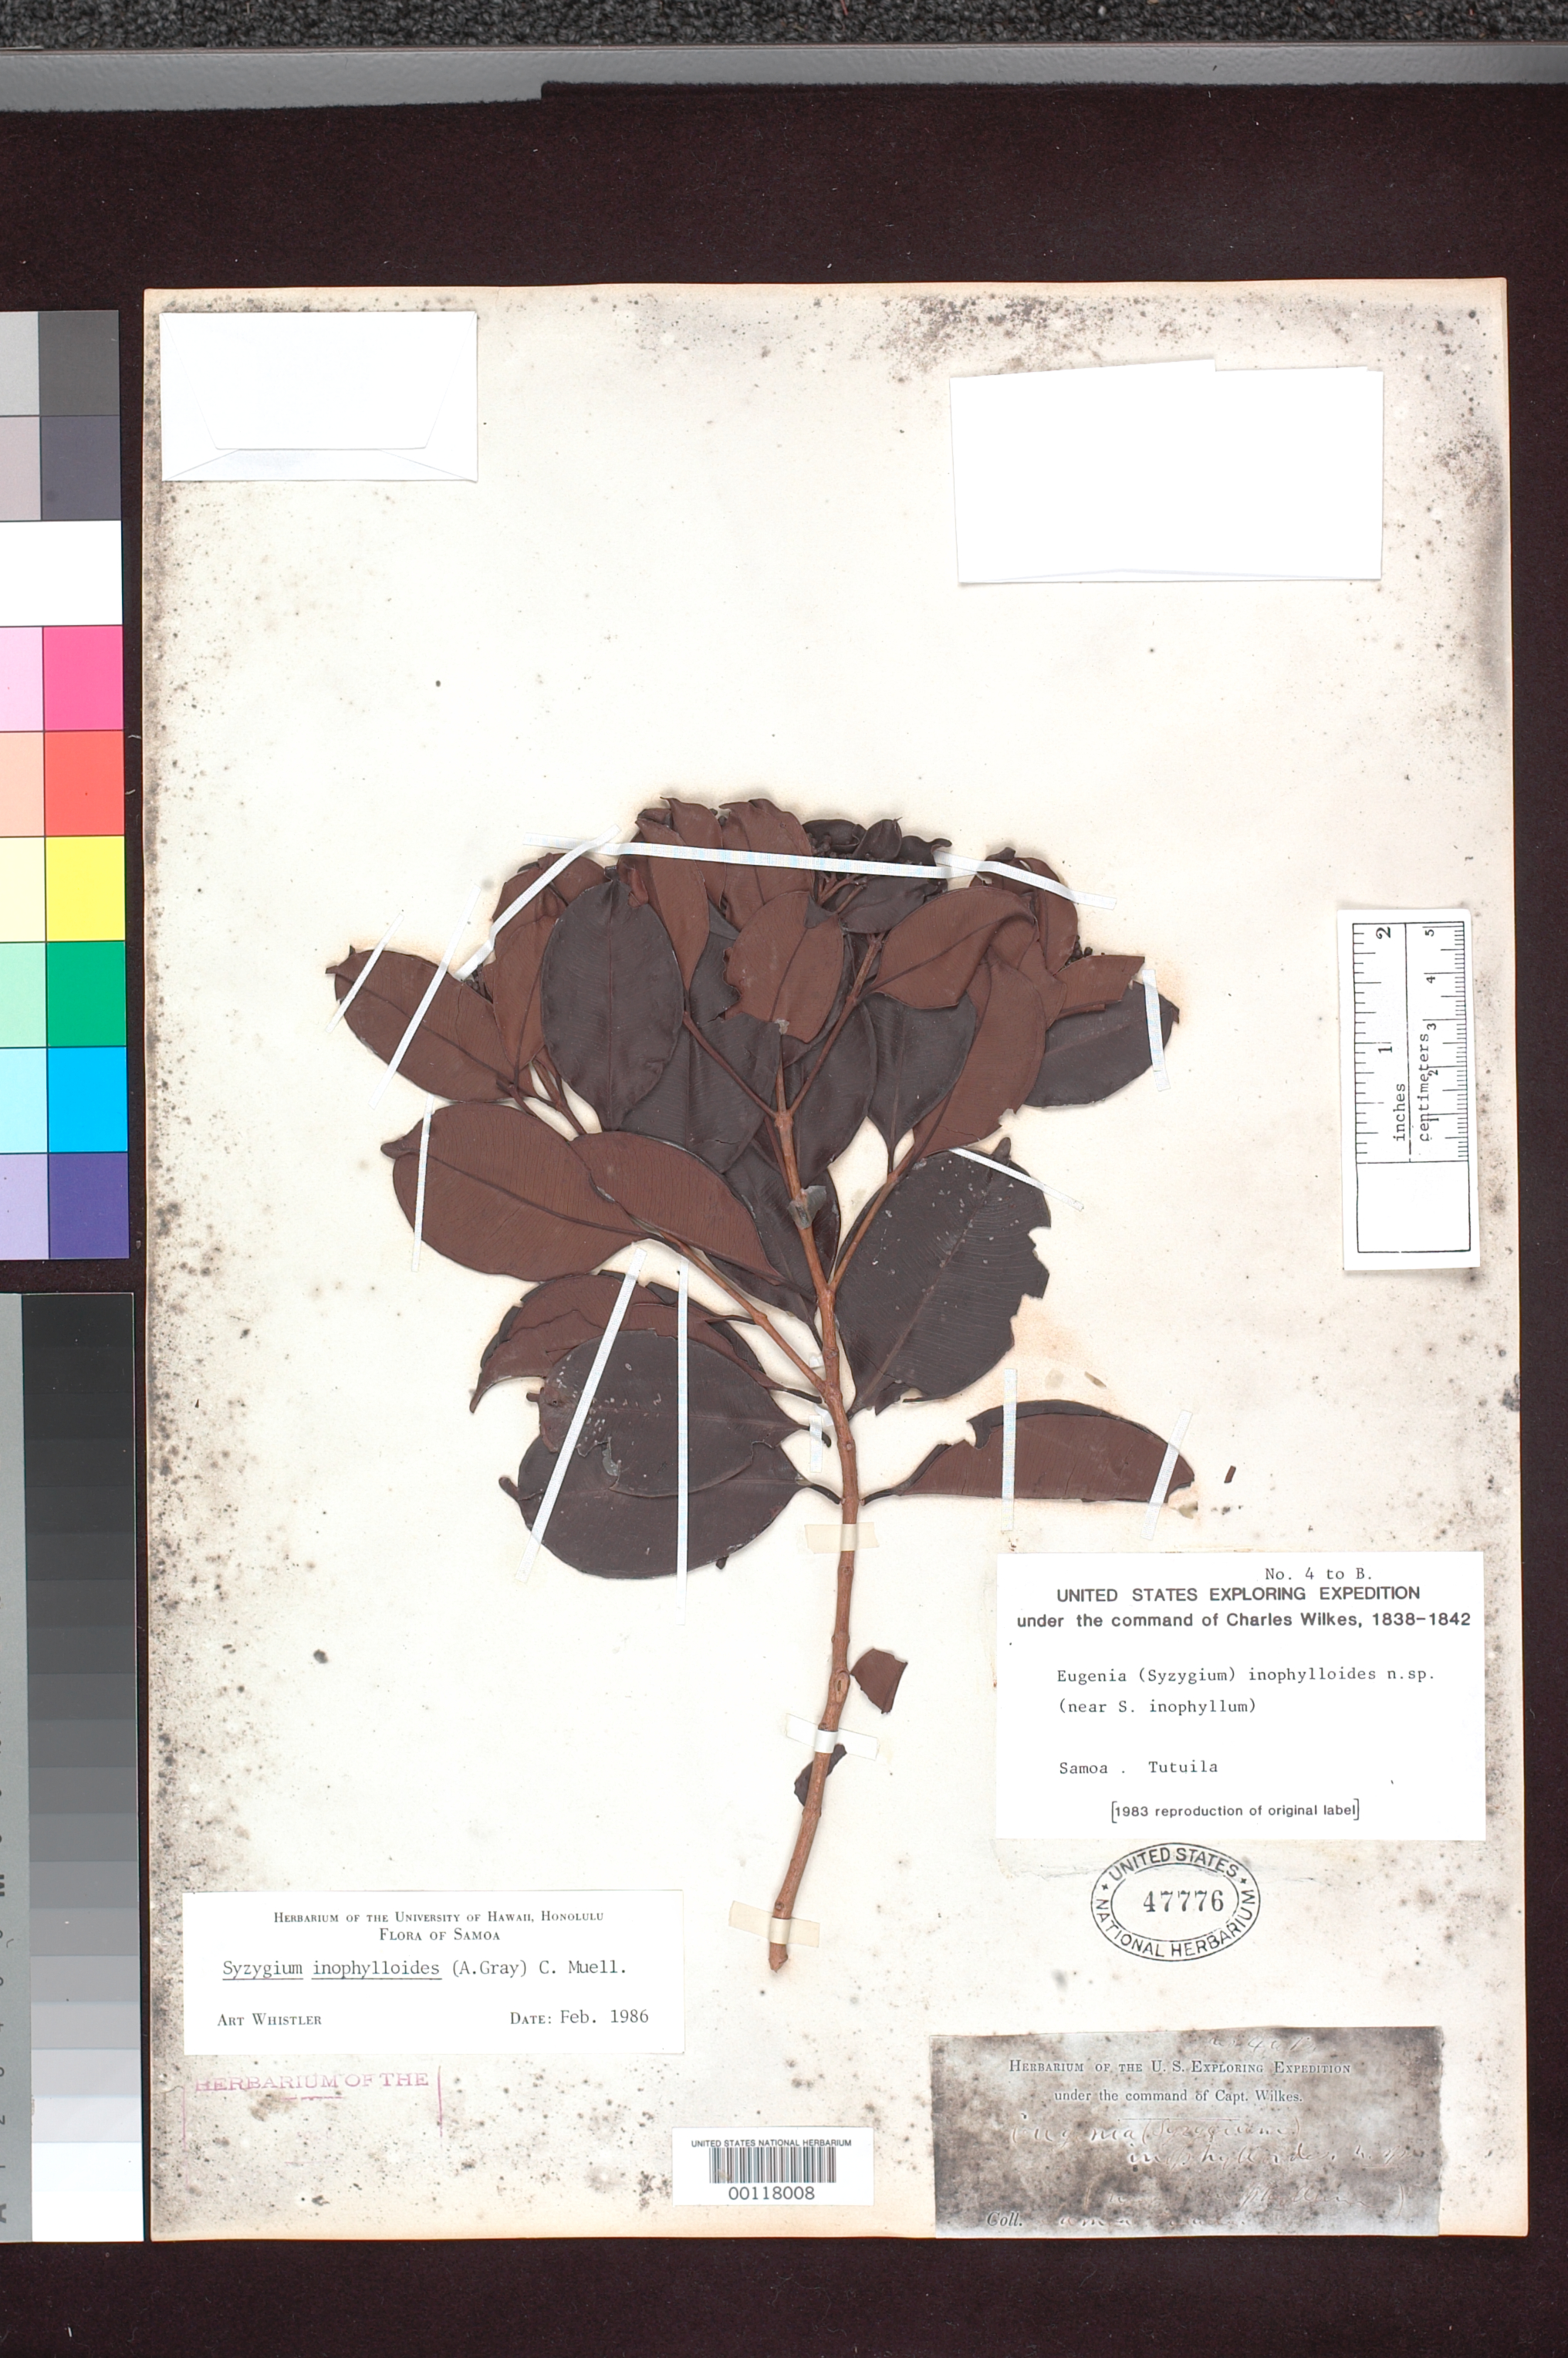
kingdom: Plantae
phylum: Tracheophyta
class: Magnoliopsida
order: Myrtales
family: Myrtaceae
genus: Eugenia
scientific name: Eugenia inophylloides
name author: A. Gray in Wilkes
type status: Holotype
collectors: Wilkes Explor. Exped.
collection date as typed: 1838 to -- --- 1842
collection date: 1838/1842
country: American Samoa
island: Tutua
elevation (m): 152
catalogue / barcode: US 47776